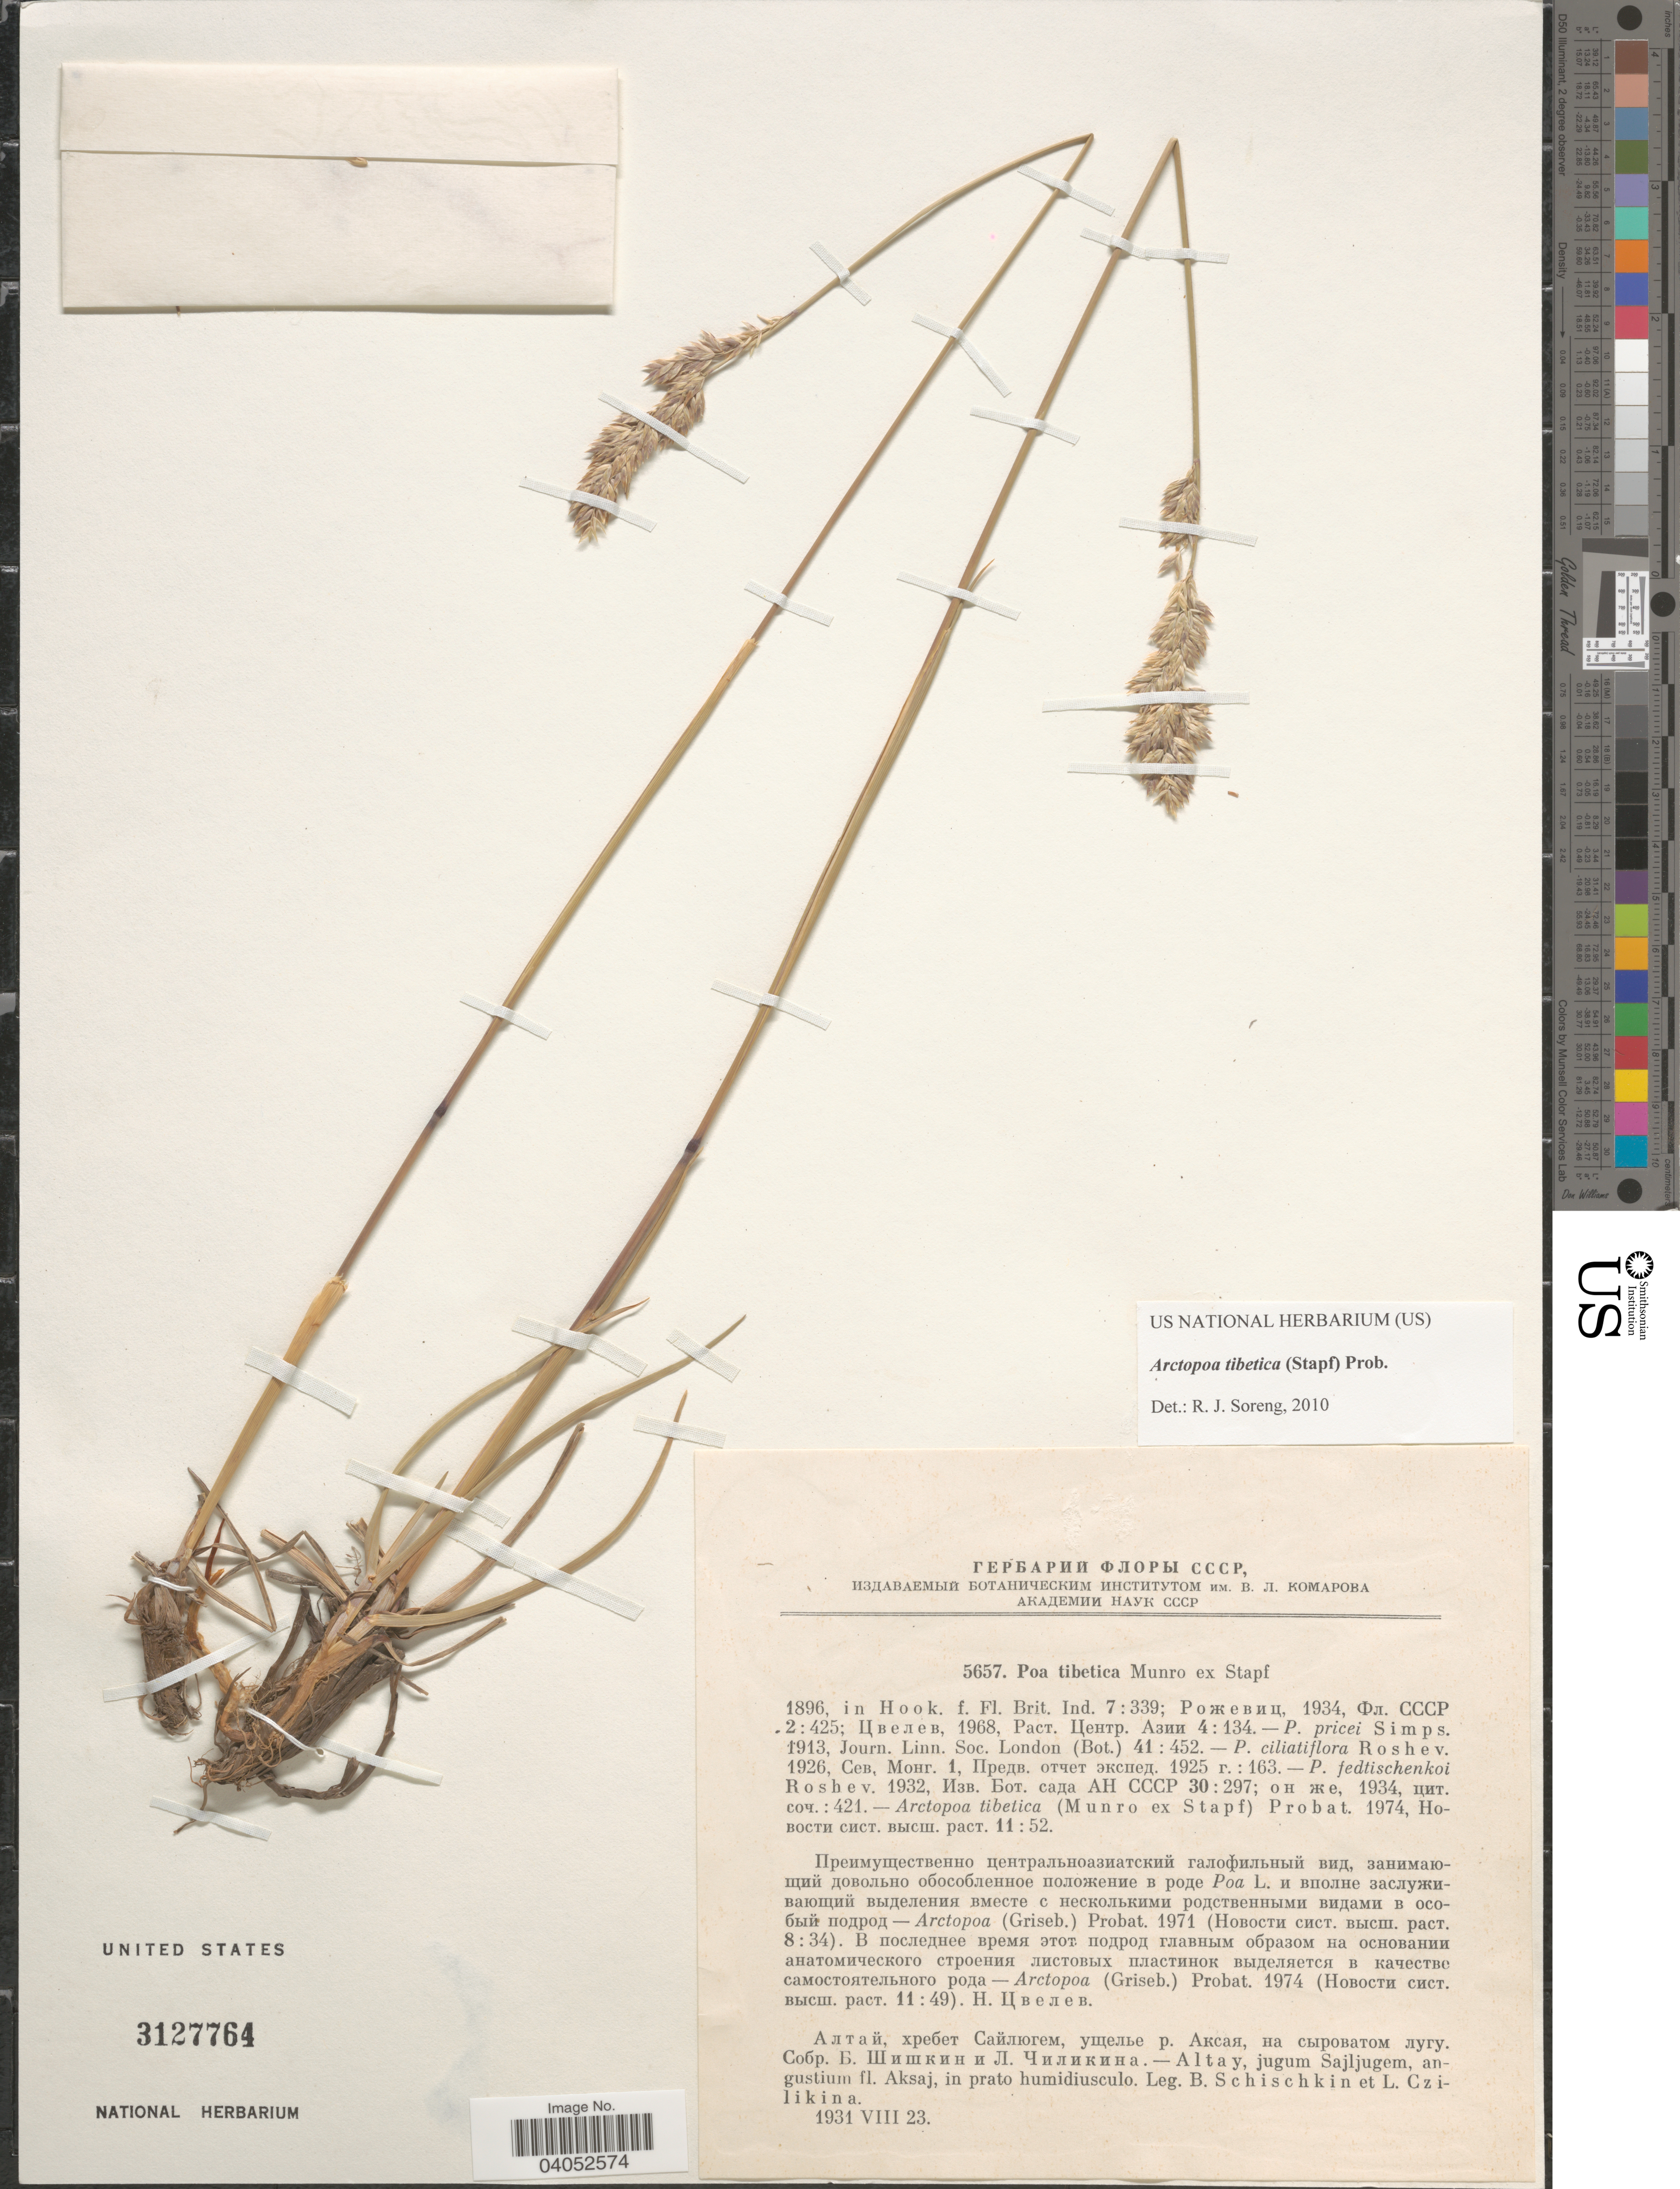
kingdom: Plantae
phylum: Tracheophyta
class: Liliopsida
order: Poales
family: Poaceae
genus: Arctopoa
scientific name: Arctopoa tibetica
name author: (Munro ex Stapf) Prob.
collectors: B. Schischkin & L. Czilikina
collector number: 5657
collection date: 1931-08-23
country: Russian Federation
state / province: Altai Republic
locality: Altay, jugum Sajljugem, angustium fl. Aksaj, in prato humidiusculo.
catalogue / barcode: US 3127764